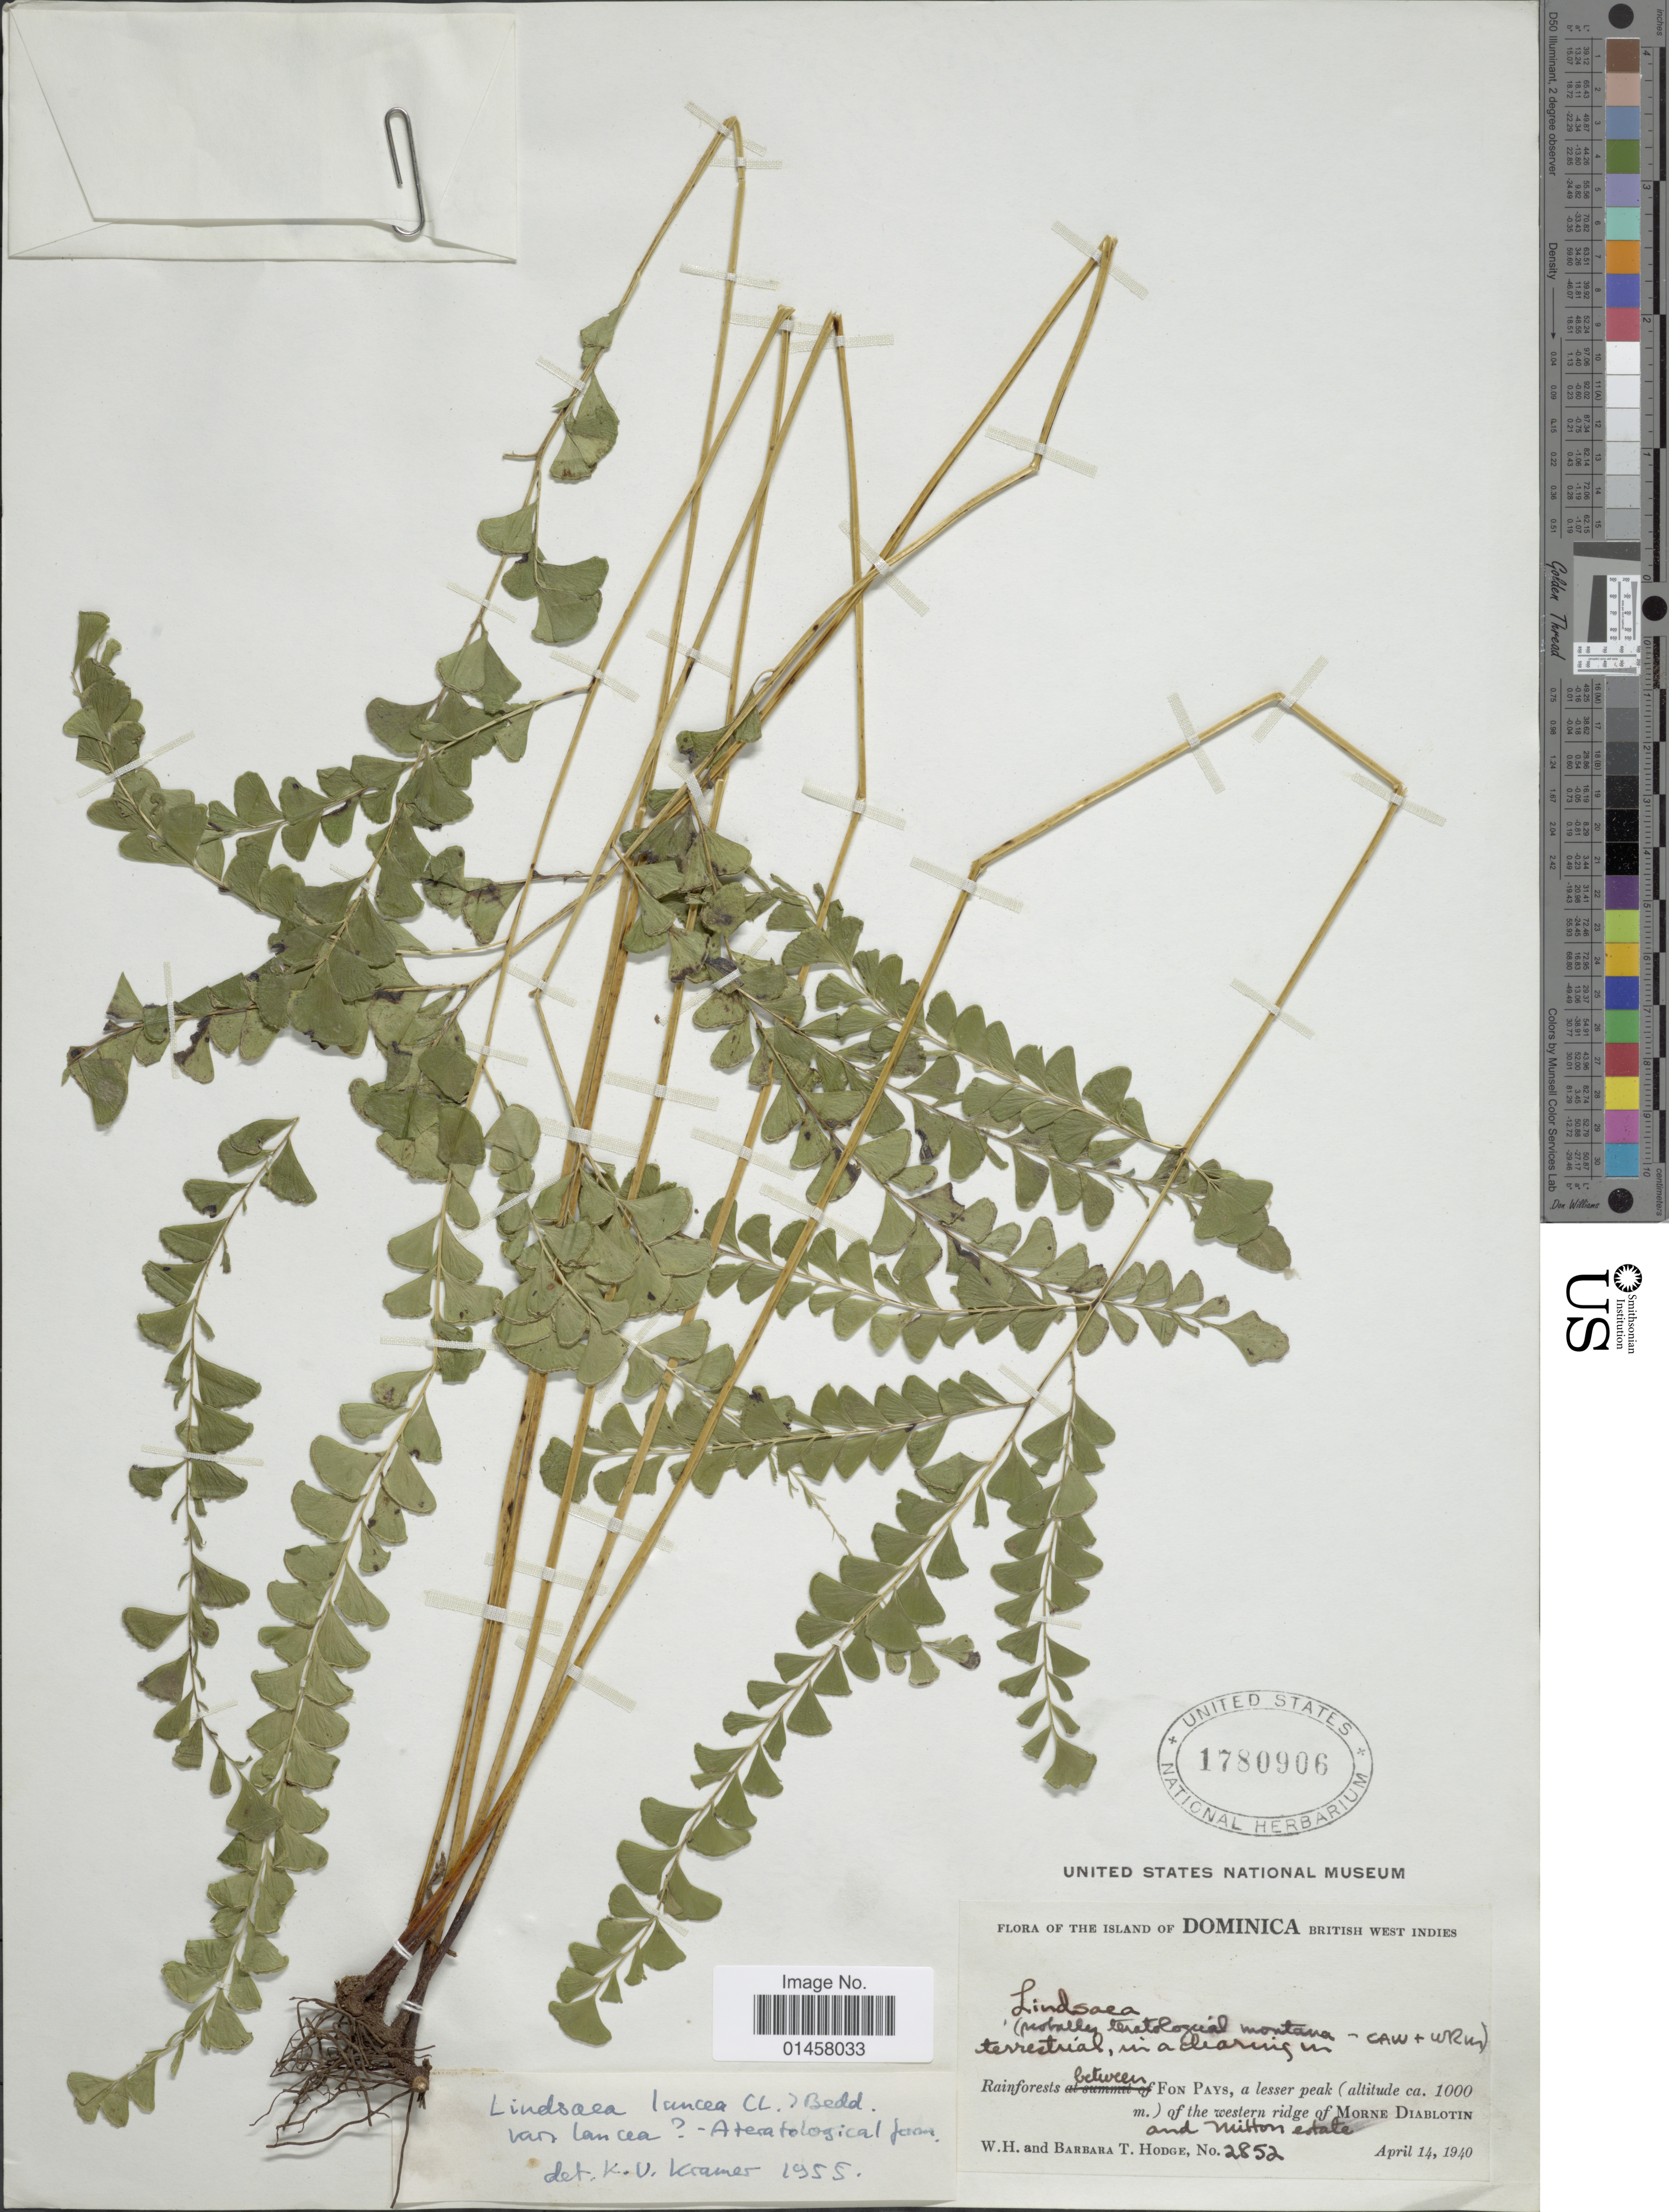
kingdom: Plantae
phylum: Tracheophyta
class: Polypodiopsida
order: Polypodiales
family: Lindsaeaceae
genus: Lindsaea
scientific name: Lindsaea lancea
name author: (L.) Bedd.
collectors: W. Hodge & B. Hodge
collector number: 2852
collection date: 1940-04-14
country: Dominica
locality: Dominica, British West Indies, Rainforest between Fon Pays, a lesser peak, of the western ridge of Morne Diablotin and Mitton Estate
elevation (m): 1000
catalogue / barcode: US 1780906